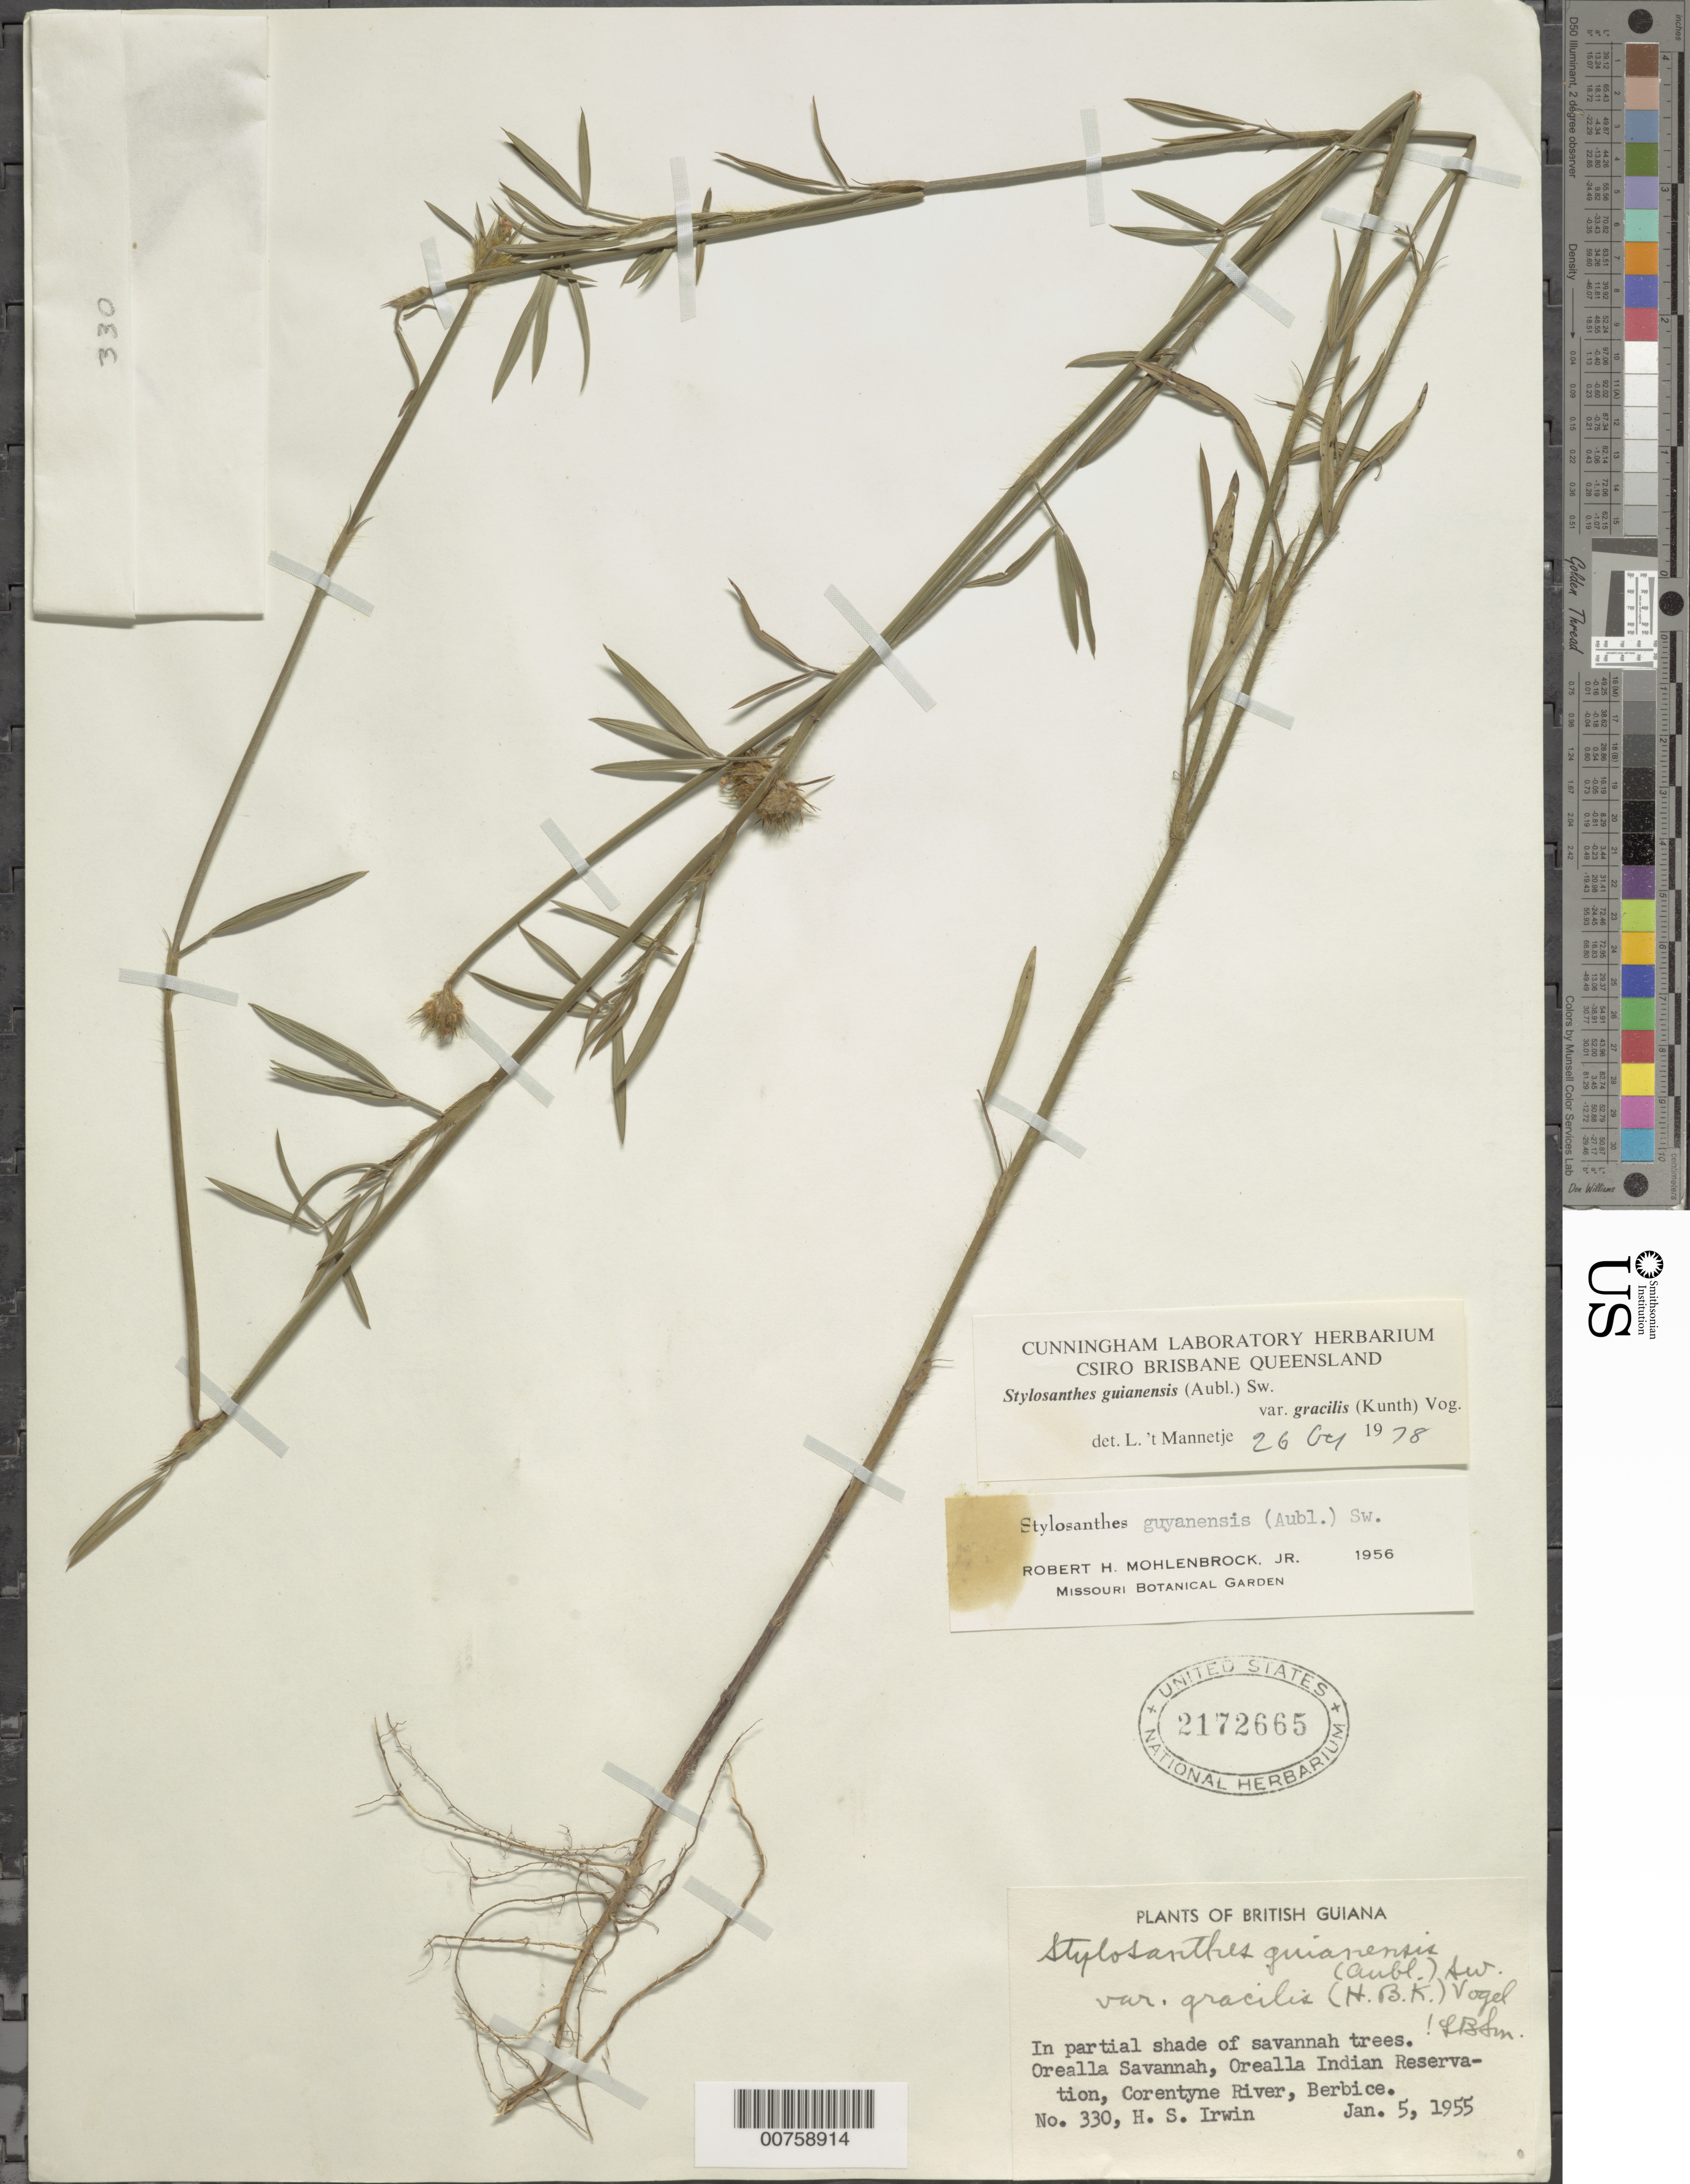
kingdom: Plantae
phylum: Tracheophyta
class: Magnoliopsida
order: Fabales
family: Fabaceae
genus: Stylosanthes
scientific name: Stylosanthes guianensis var. gracilis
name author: (Kunth) Vogel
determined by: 't Mannetje, Len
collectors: H. Irwin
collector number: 330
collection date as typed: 5-Jan-55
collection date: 1955-01-05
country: Guyana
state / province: E. Berbice-Corentyne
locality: Orealla Savanna, Orealla Indian Reservation, Corentyne River, Berbice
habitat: Partial shade of savanna trees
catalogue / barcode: US 2172665